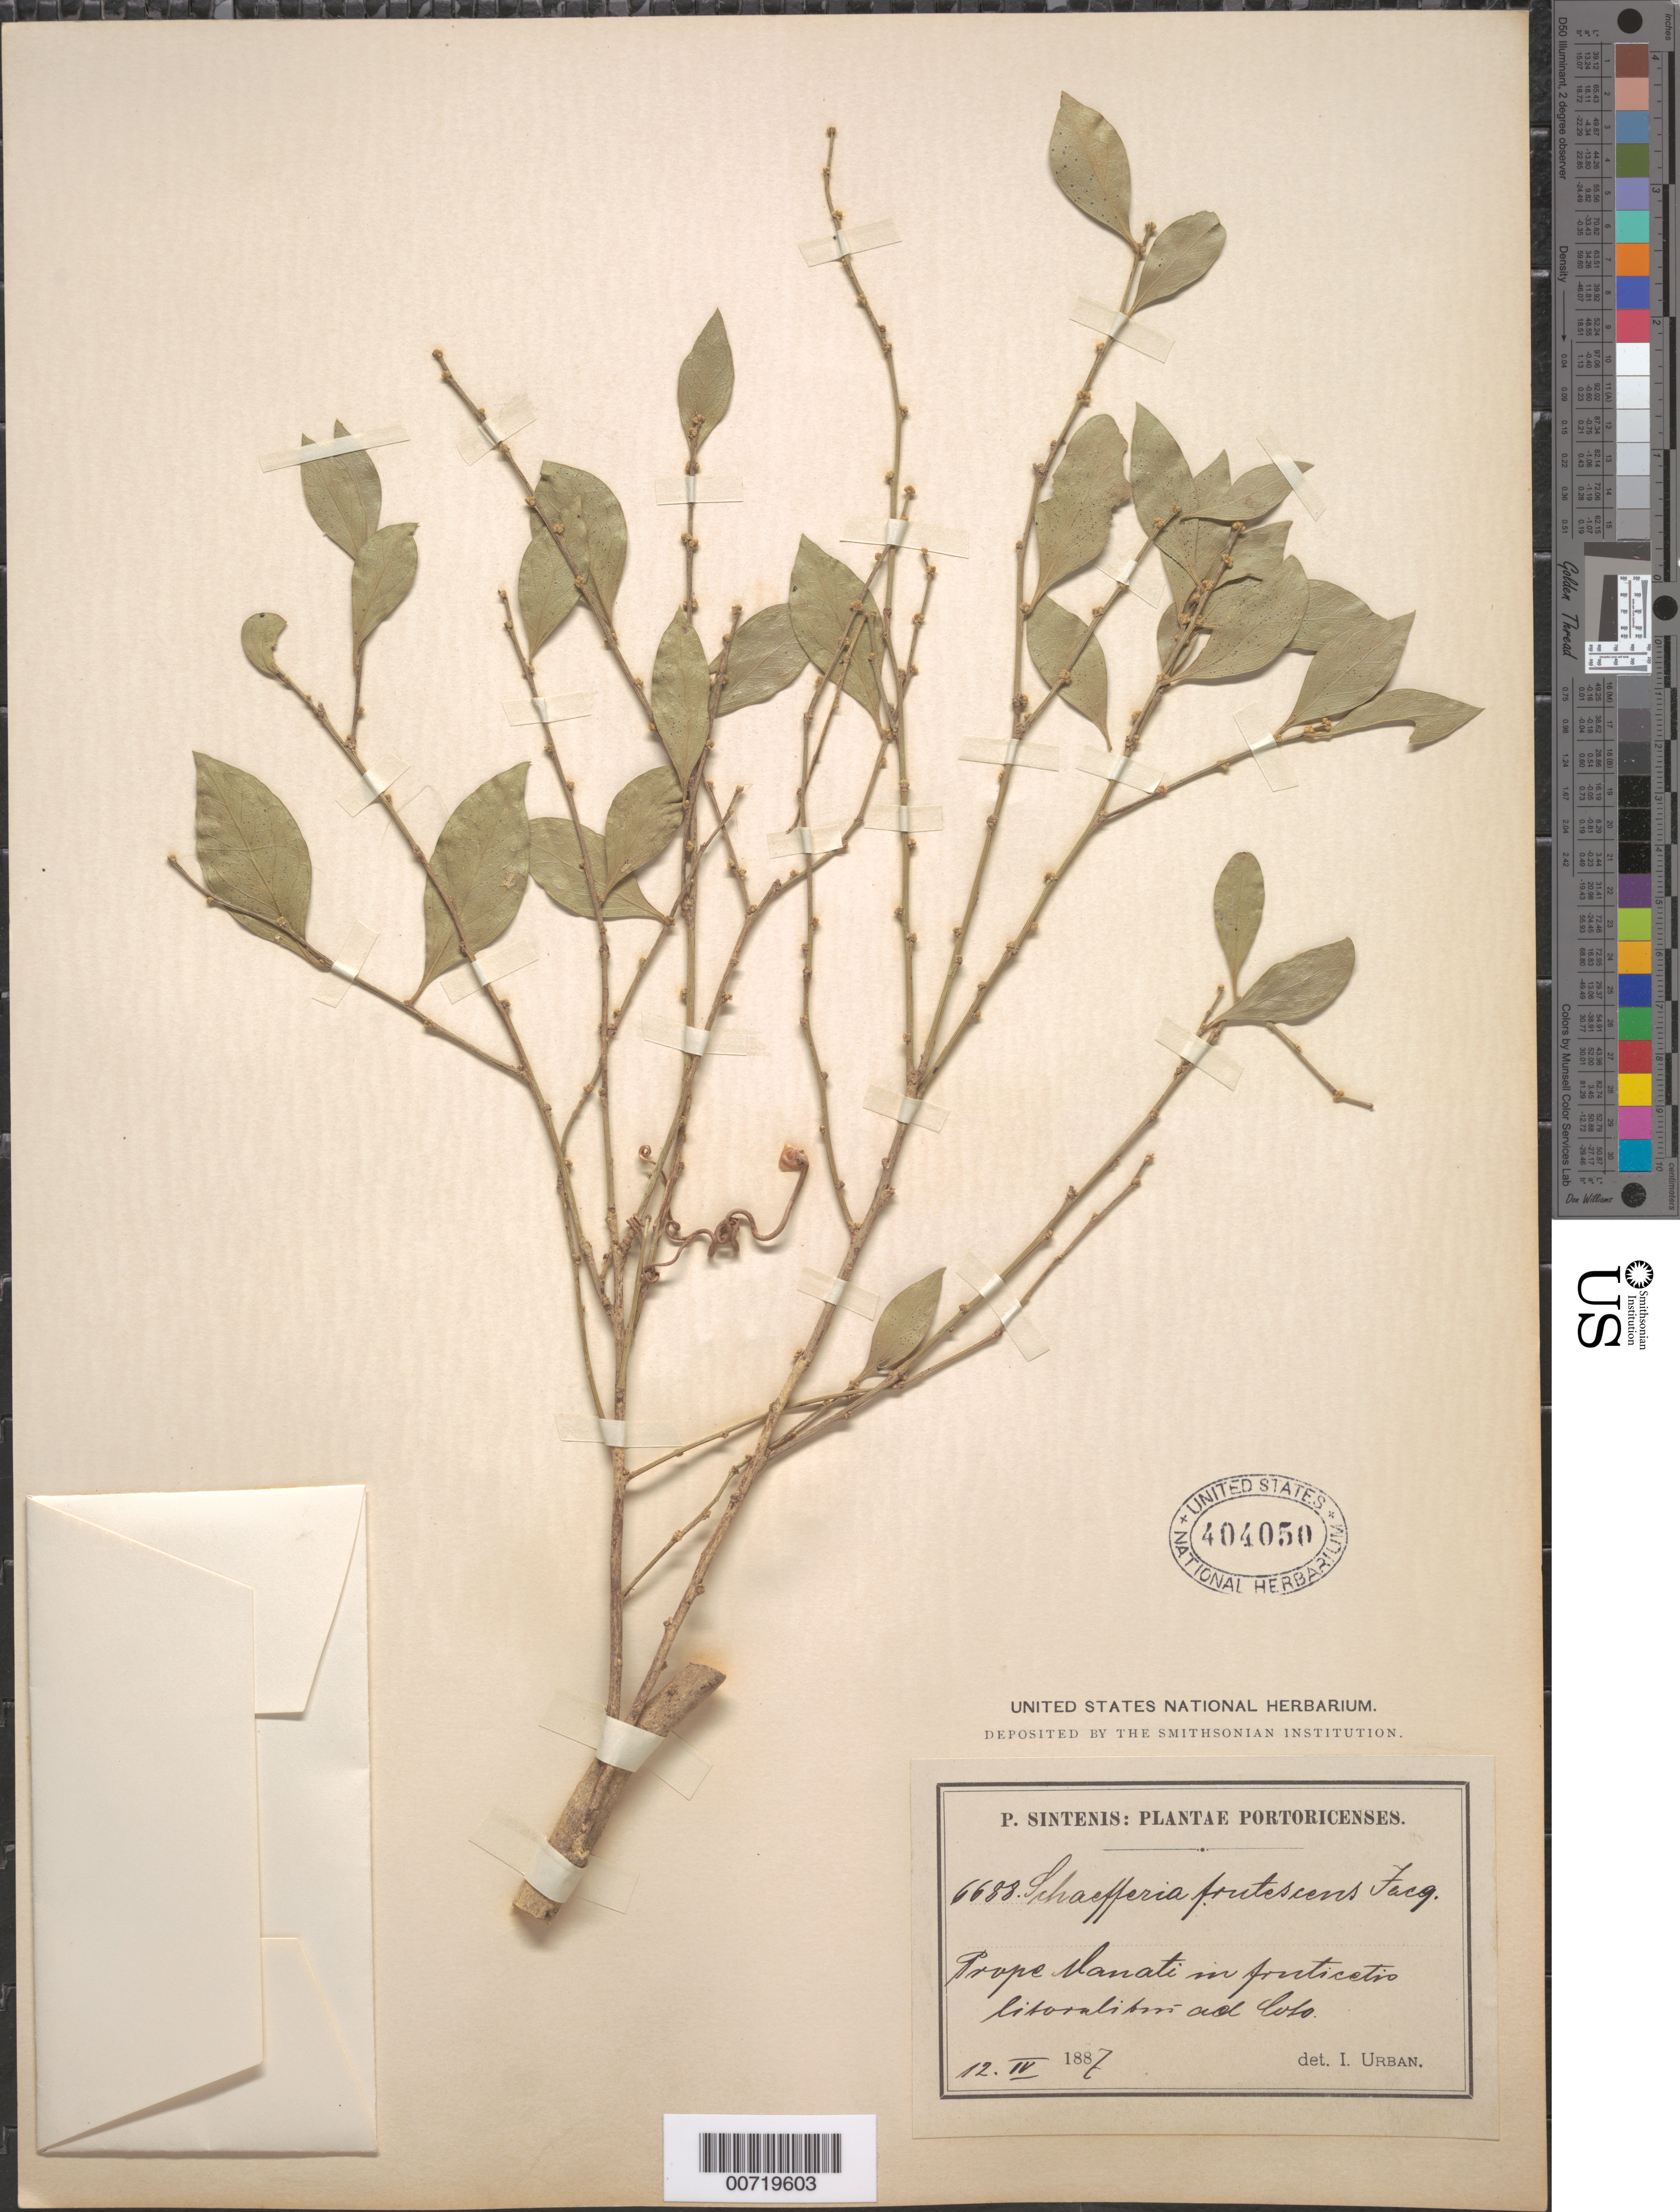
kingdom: Plantae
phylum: Tracheophyta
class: Magnoliopsida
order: Celastrales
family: Celastraceae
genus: Schaefferia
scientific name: Schaefferia frutescens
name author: Jacq.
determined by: Urban, Ignatz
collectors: P. Sintenis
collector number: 6688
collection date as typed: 12 Apr 1887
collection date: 1887-04-12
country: Puerto Rico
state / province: Manatí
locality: Prope Manati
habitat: In fruticetis litoralibus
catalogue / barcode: US 404050